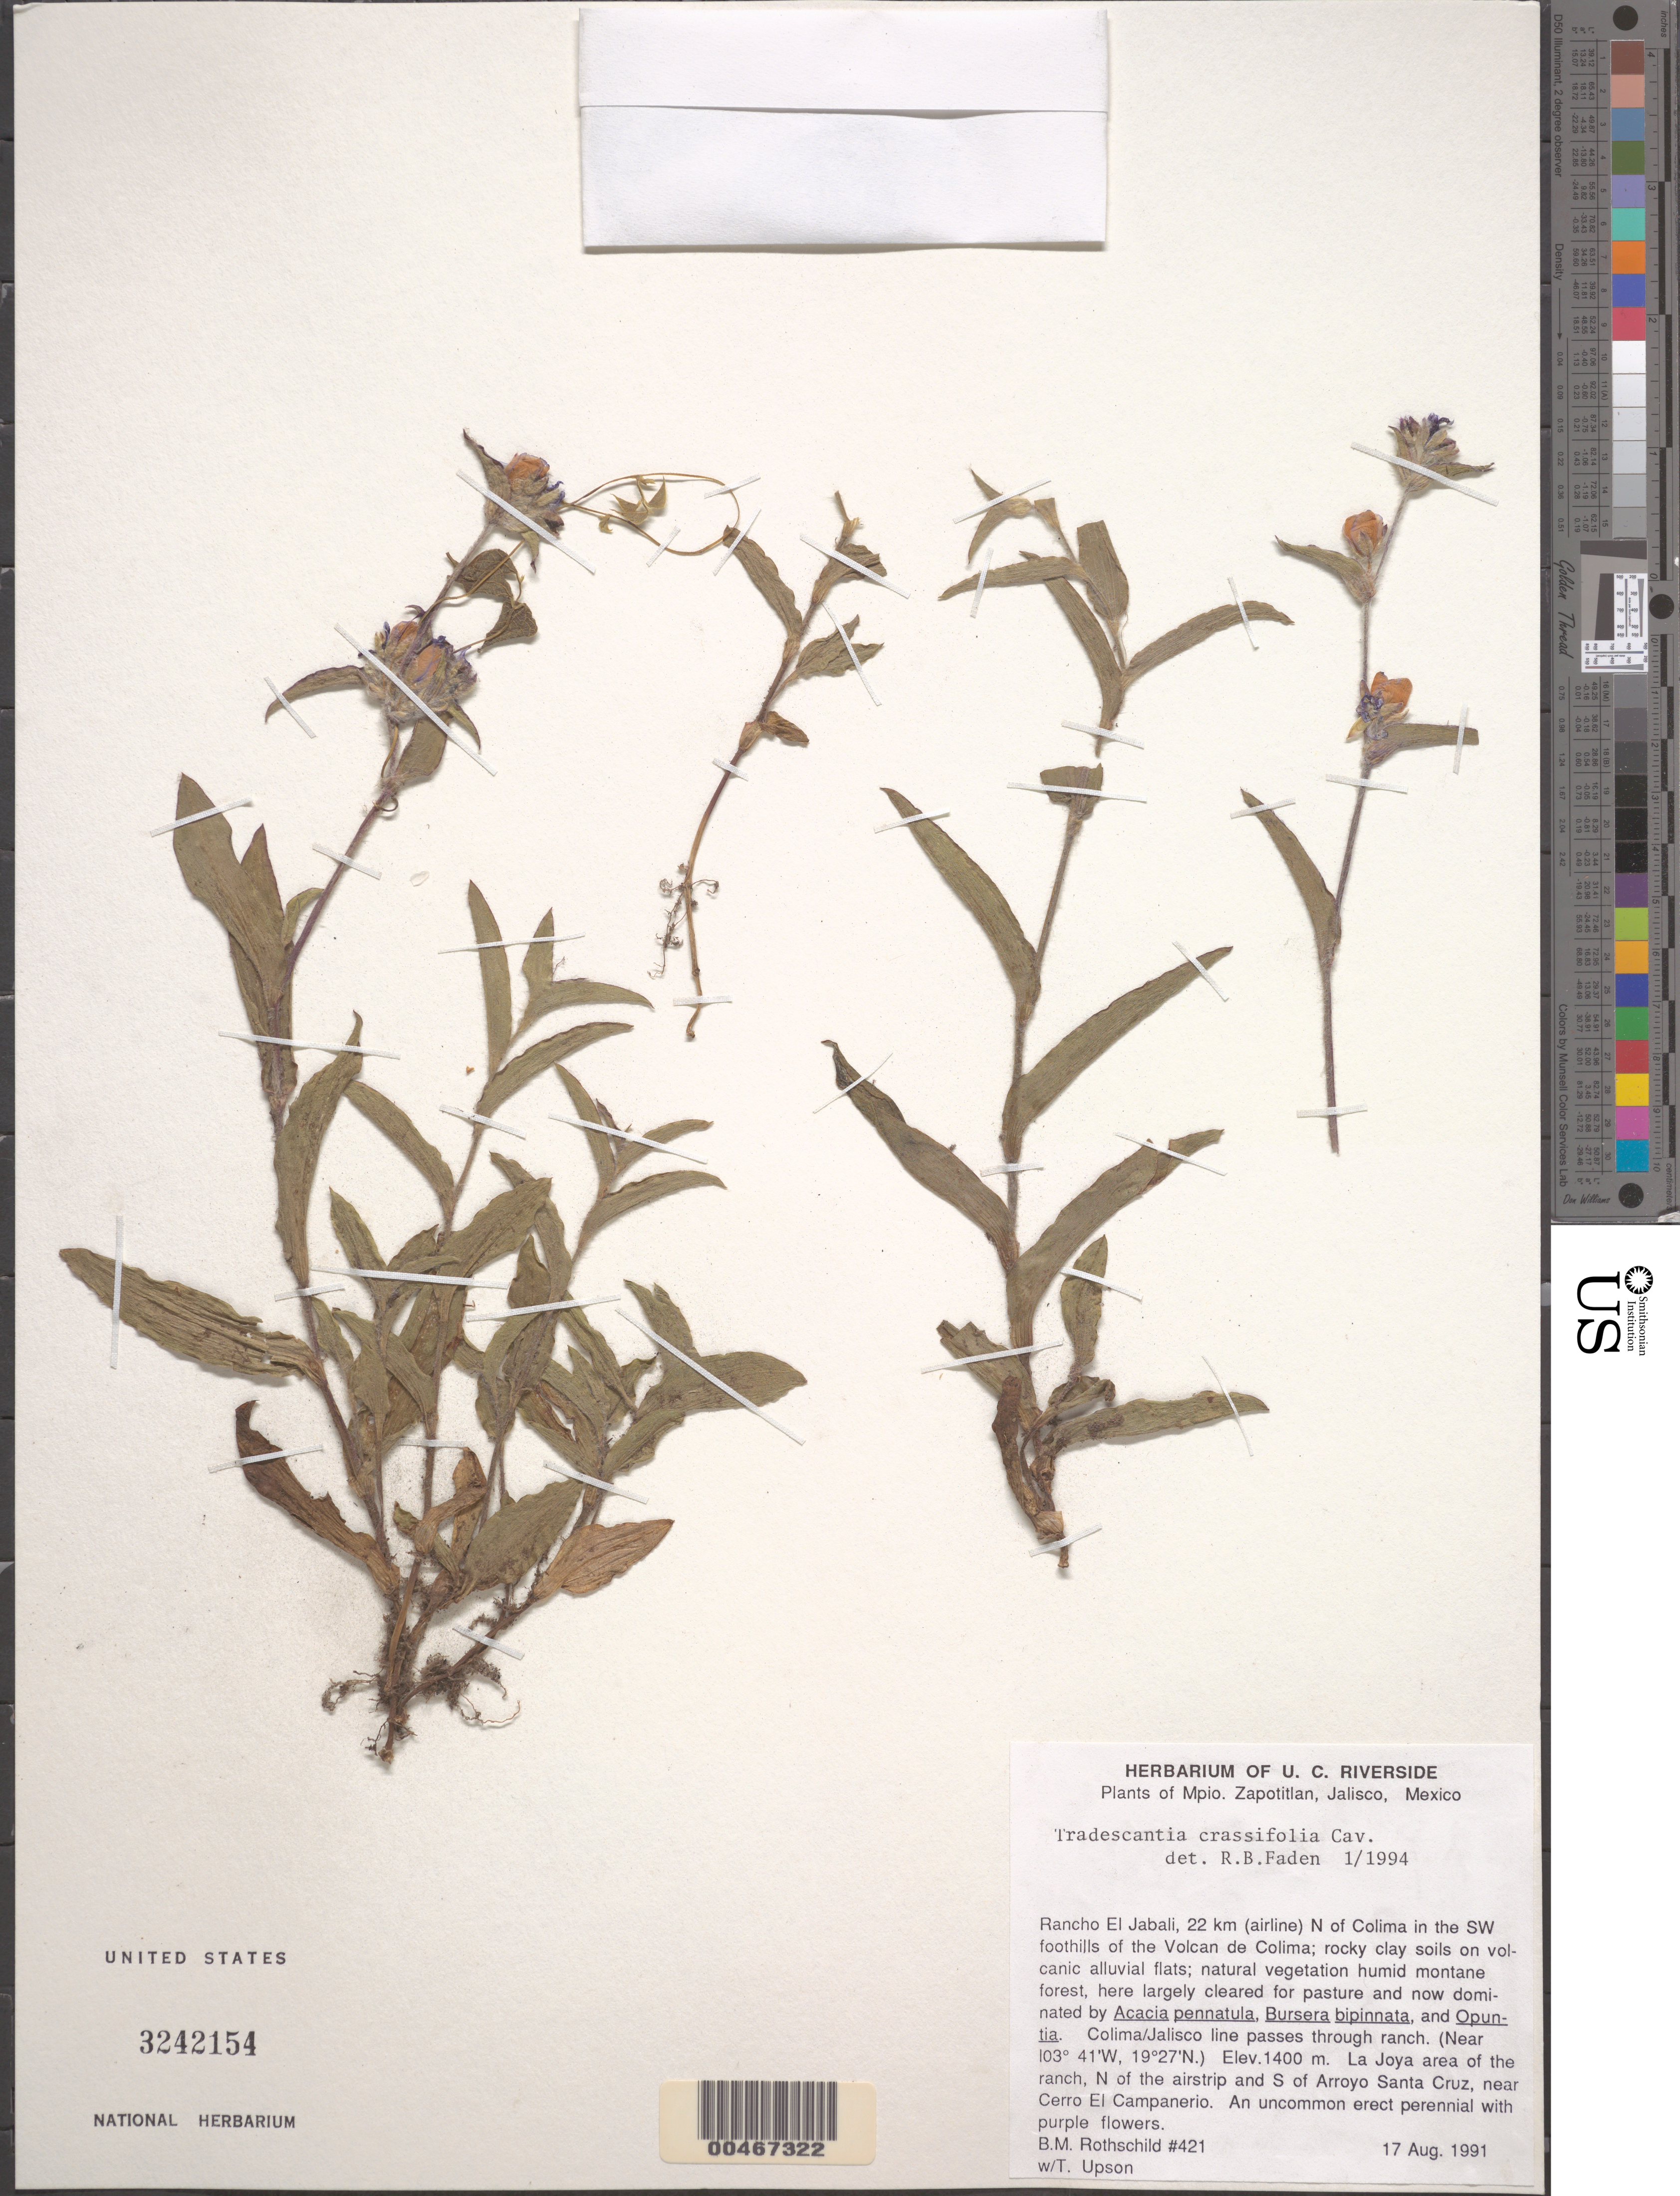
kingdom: Plantae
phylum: Tracheophyta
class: Liliopsida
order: Commelinales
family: Commelinaceae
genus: Tradescantia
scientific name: Tradescantia crassifolia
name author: Cav.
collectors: B. Rothschild & T. Upson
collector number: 421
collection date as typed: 17 Aug 1991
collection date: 1991-08-17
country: Mexico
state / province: Jalisco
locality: Rancho El Jabali, Zapotitlan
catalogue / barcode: US 3242154